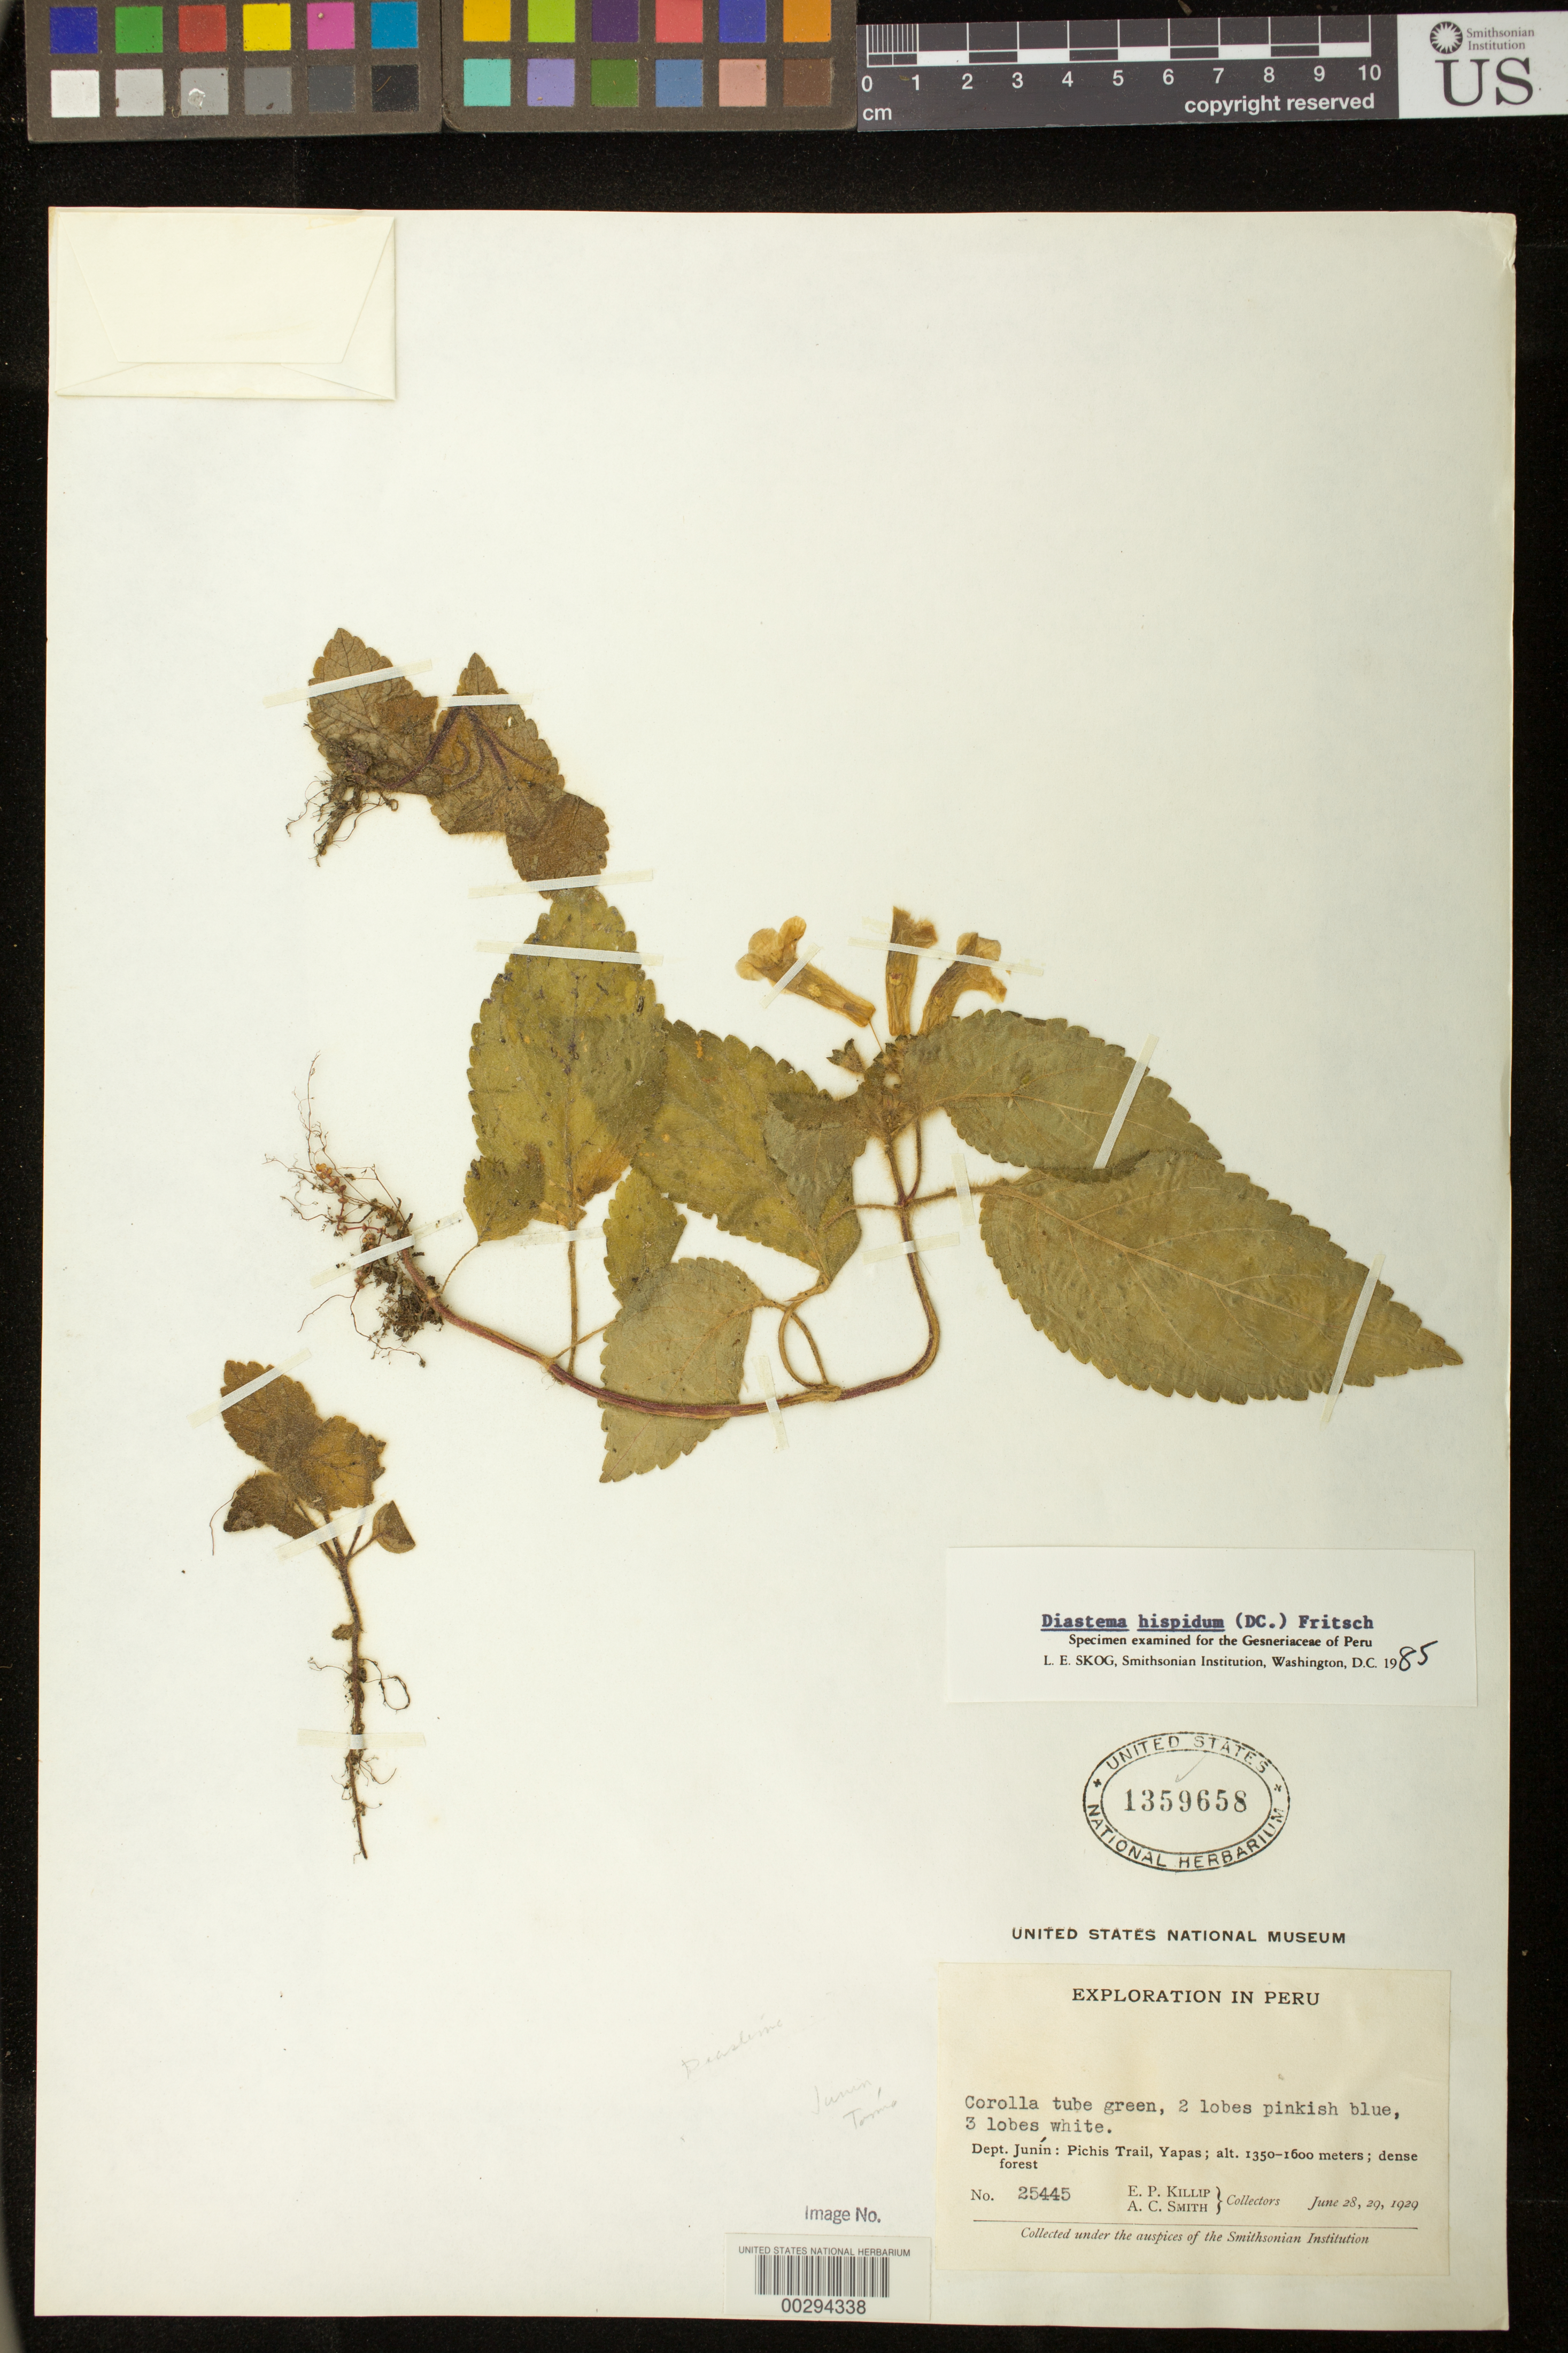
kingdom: Plantae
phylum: Tracheophyta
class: Magnoliopsida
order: Lamiales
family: Gesneriaceae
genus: Diastema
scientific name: Diastema hispidum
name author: (DC.) Fritsch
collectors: E. P. Killip & A. C. Smith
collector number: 25445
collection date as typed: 28-29 Jun 1929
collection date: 1929-06-28/1929-06-29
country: Peru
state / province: Junín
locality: Pichis trail, Yapas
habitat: Dense forest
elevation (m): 1350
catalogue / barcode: US 1359658